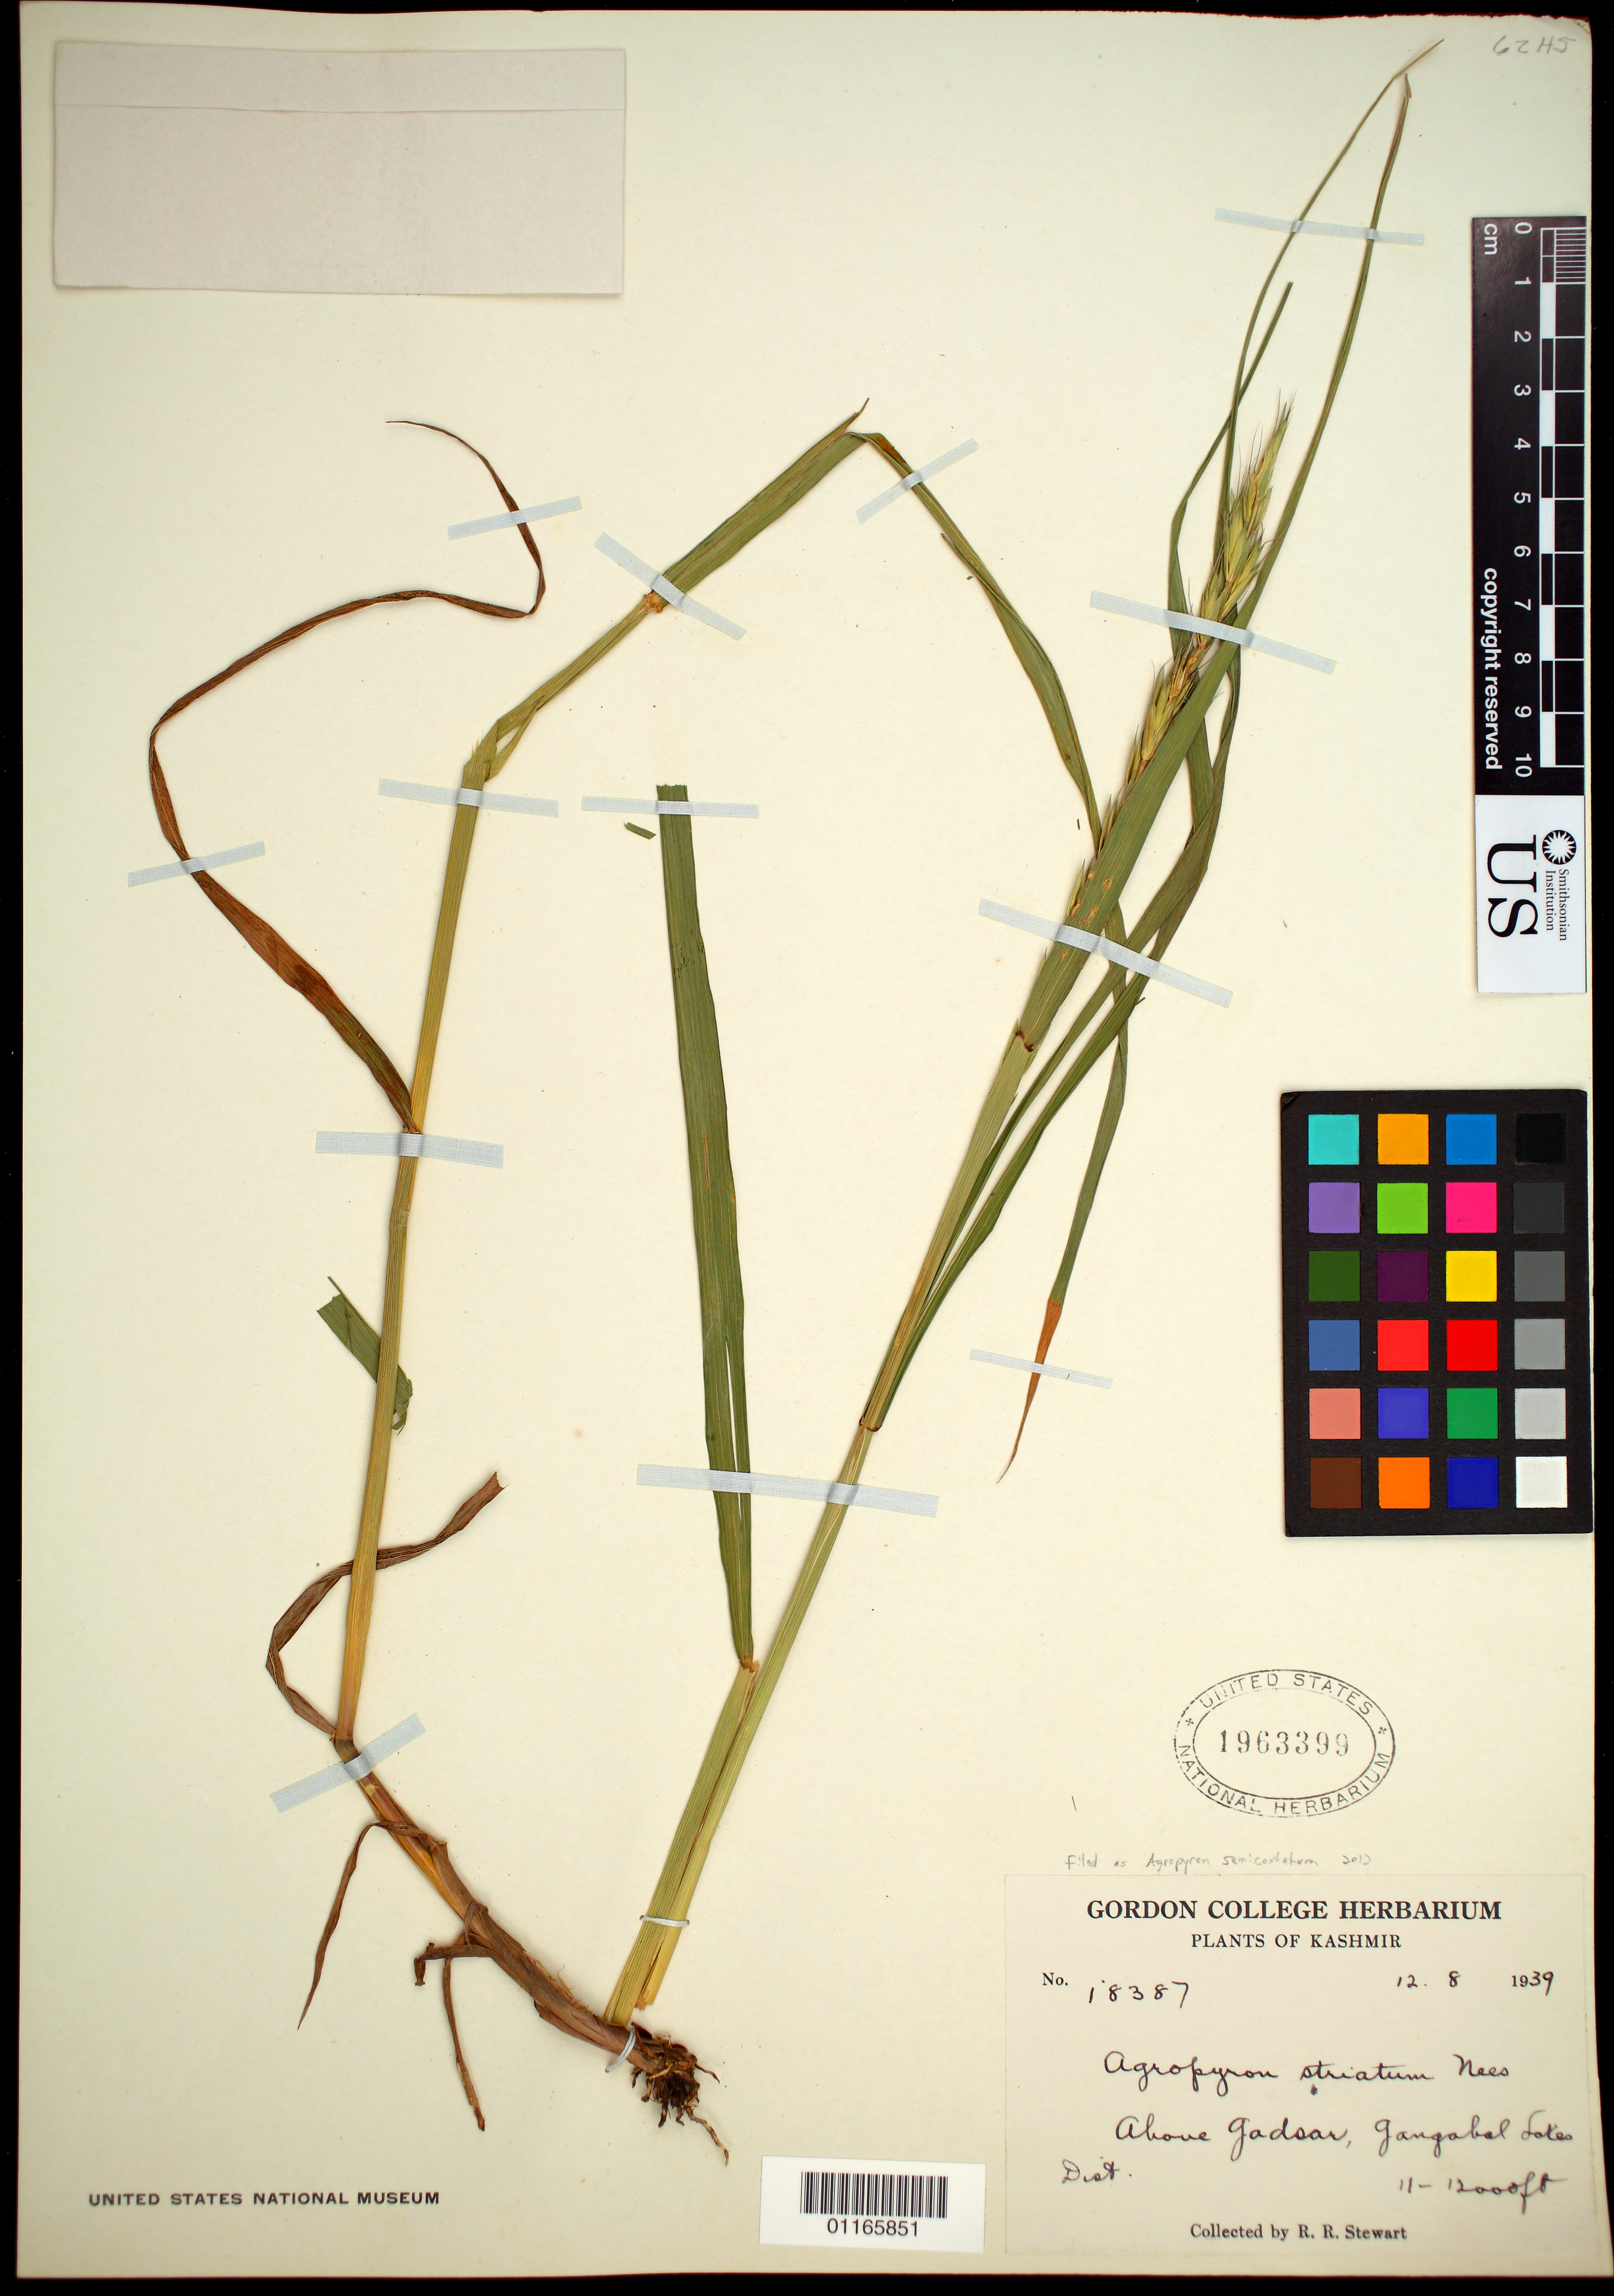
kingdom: Plantae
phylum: Tracheophyta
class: Liliopsida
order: Poales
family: Poaceae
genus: Elymus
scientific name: Elymus semicostatus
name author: (Nees ex Steud.) Melderis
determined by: Poaceae Reorganization Project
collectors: R. R. Stewart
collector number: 18387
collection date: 1939-08-12 or 1939-12-08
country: India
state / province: Jammu and Kashmir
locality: Above gadsar, gangabal Lakes.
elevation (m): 3353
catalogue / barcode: US 1963399